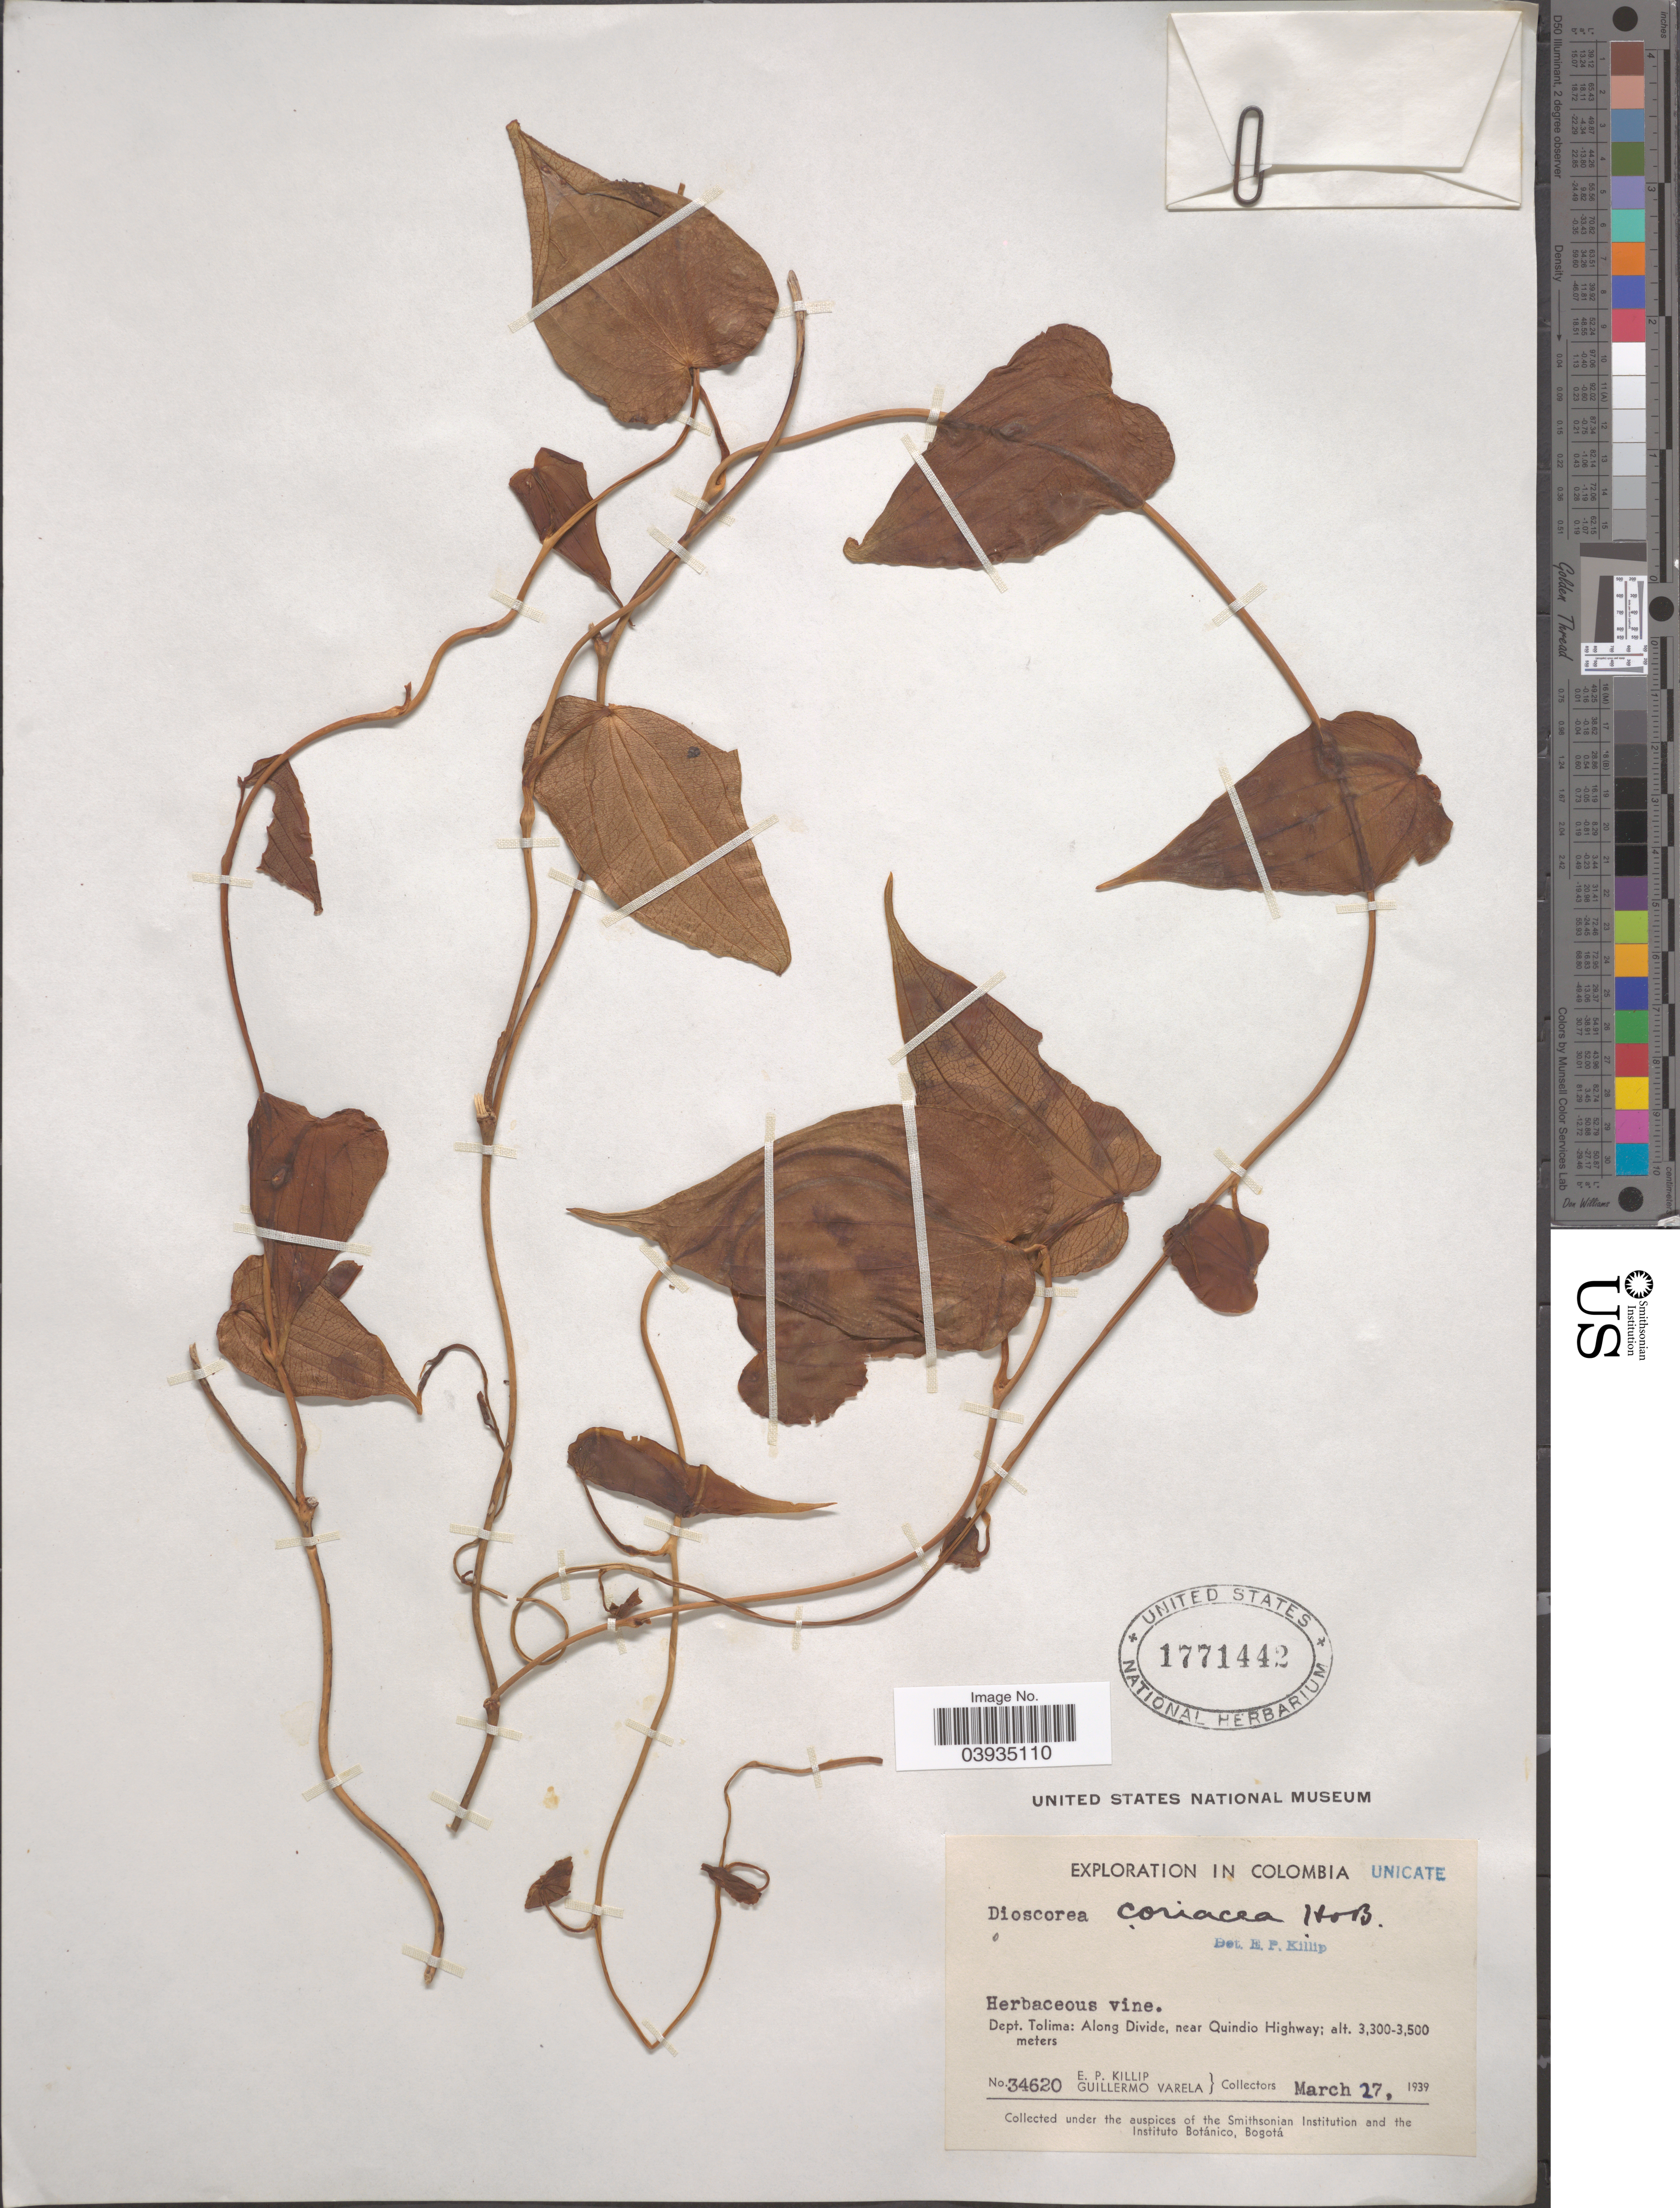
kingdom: Plantae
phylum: Tracheophyta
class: Liliopsida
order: Dioscoreales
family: Dioscoreaceae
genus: Dioscorea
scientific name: Dioscorea coriacea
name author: Humb. & Bonpl. ex Willd.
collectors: E. P. Killip & G. Varela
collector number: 34620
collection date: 1939-03-27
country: Colombia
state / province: Tolima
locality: Dept. Tolima: Along Divide, near Quindio Highway.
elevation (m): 3300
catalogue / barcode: US 1771442